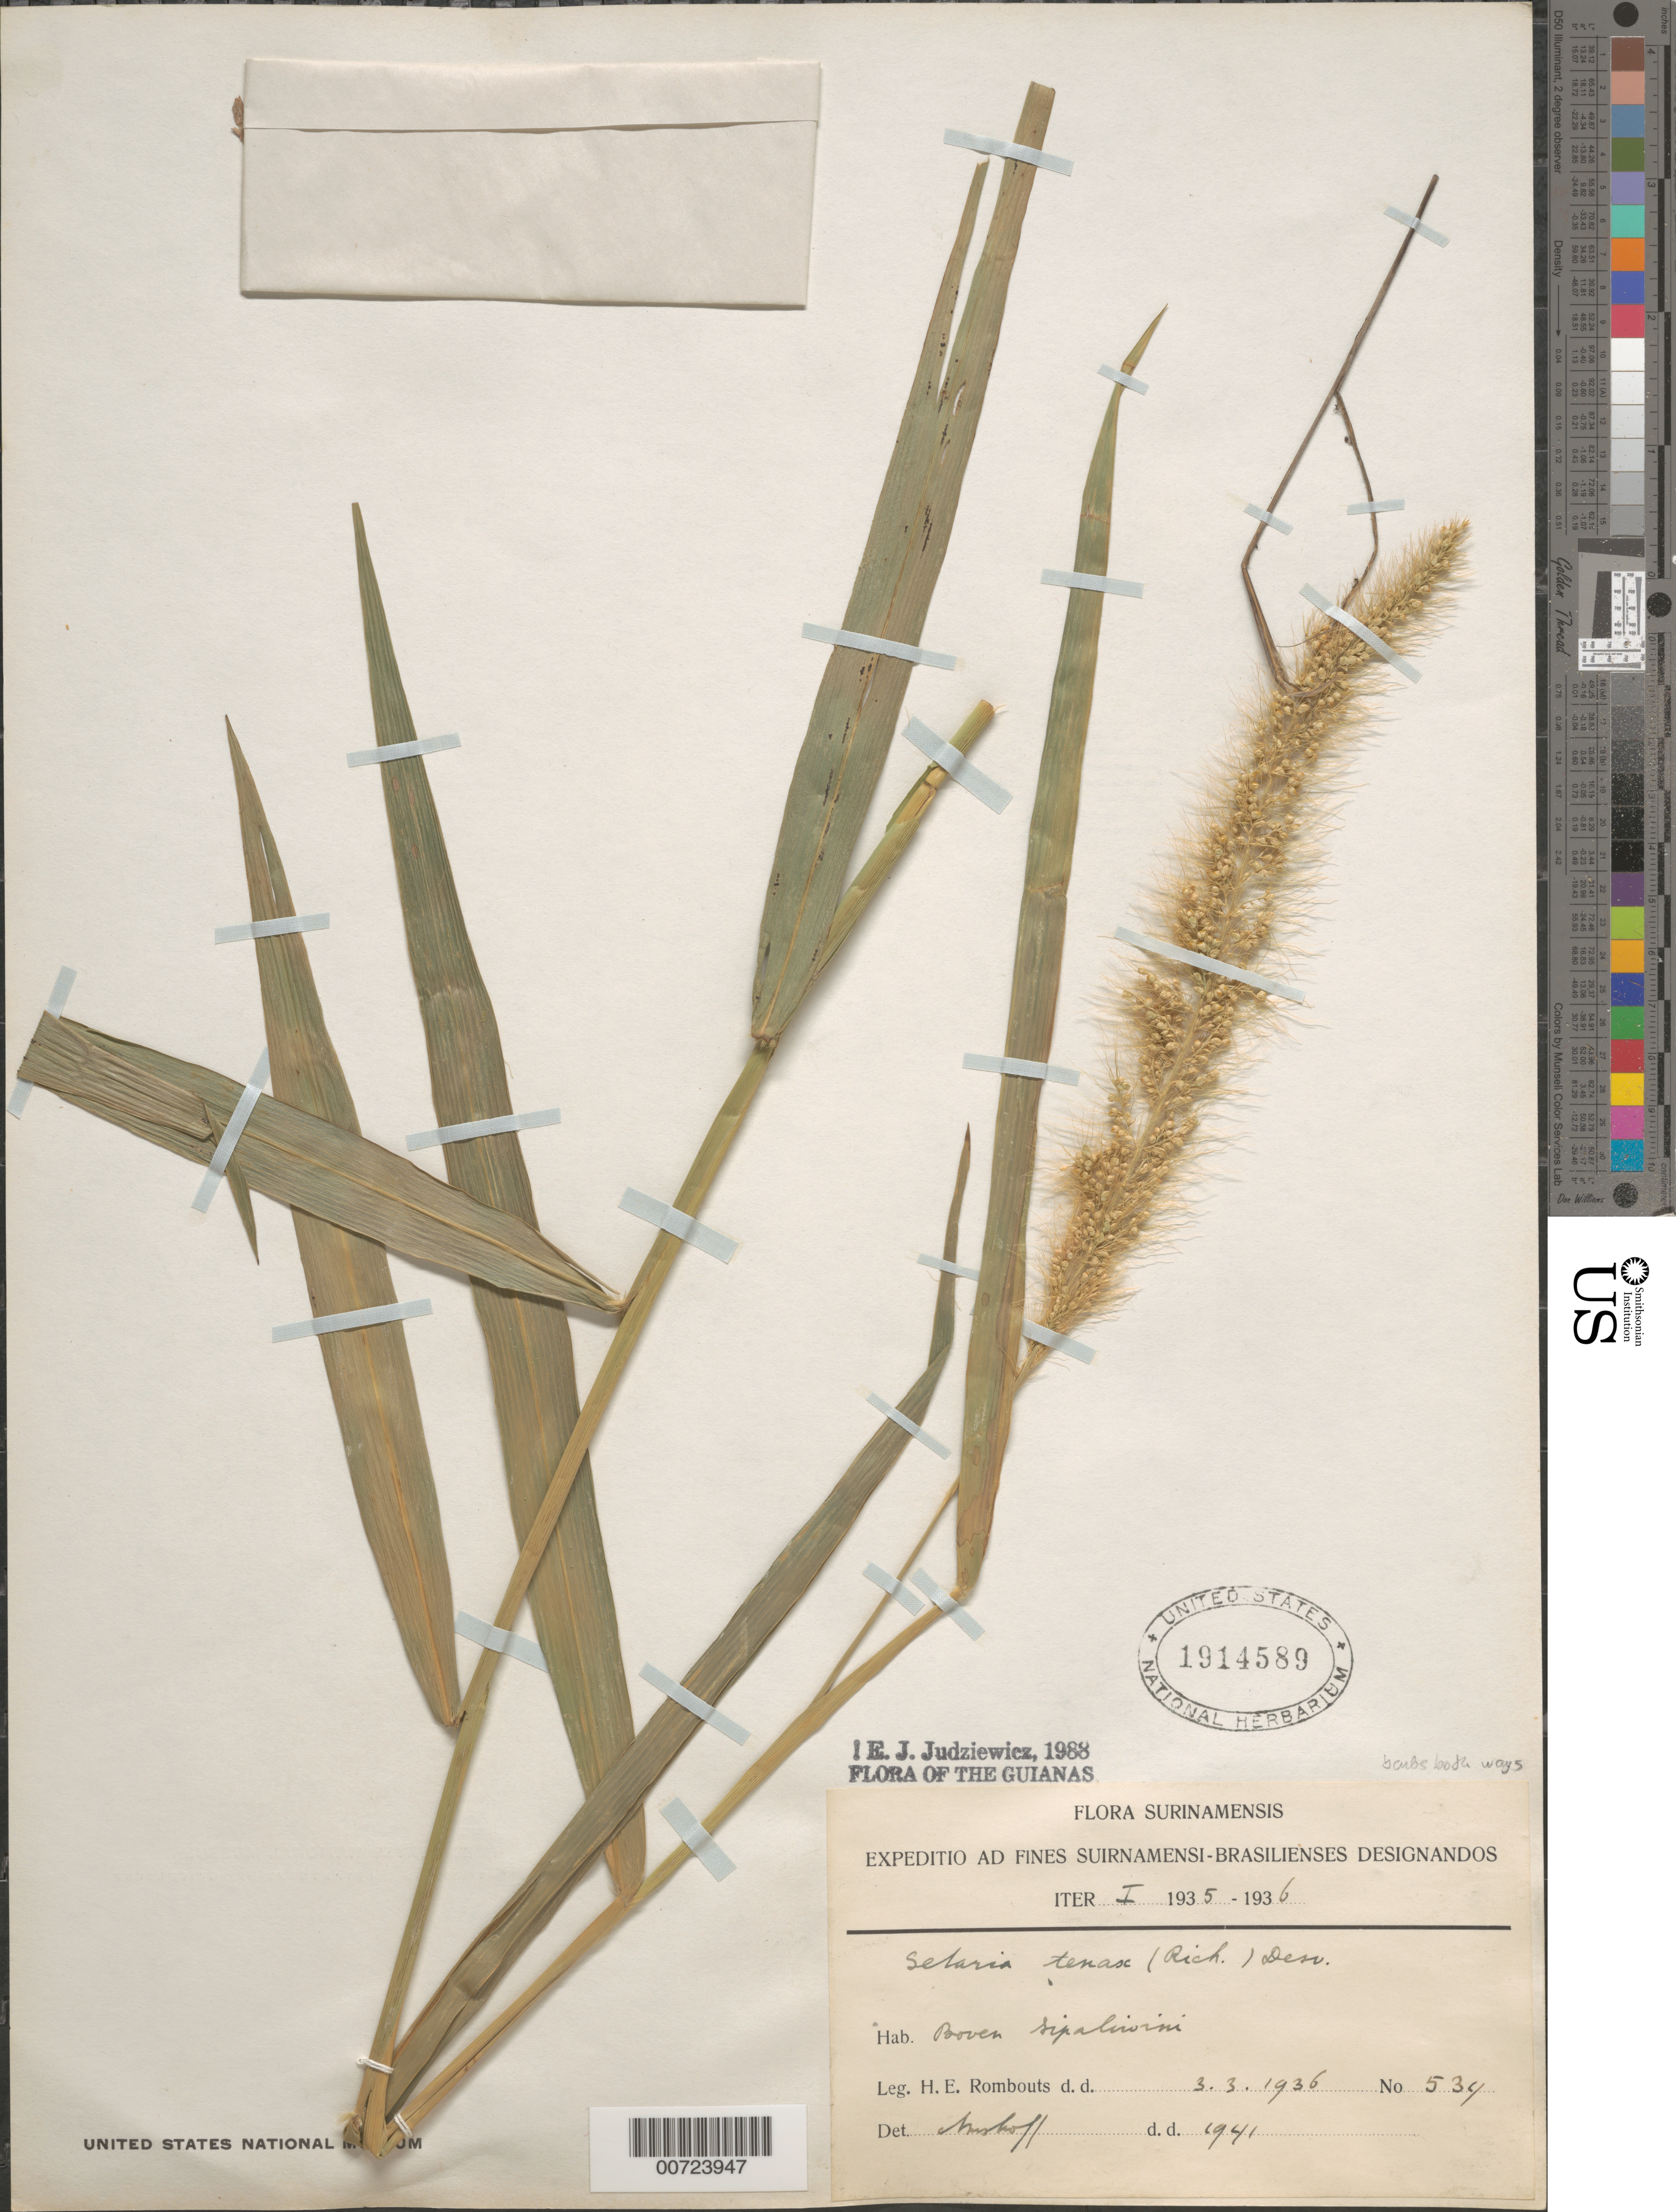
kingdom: Plantae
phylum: Tracheophyta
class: Liliopsida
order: Poales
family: Poaceae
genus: Setaria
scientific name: Setaria tenax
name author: (Rich.) Desv.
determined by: Judziewicz, E. J.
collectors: H. Rombouts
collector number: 534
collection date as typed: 3-Mar-36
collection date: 1936-03-03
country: Suriname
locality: Sipaliwini, above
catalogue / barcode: US 1914589